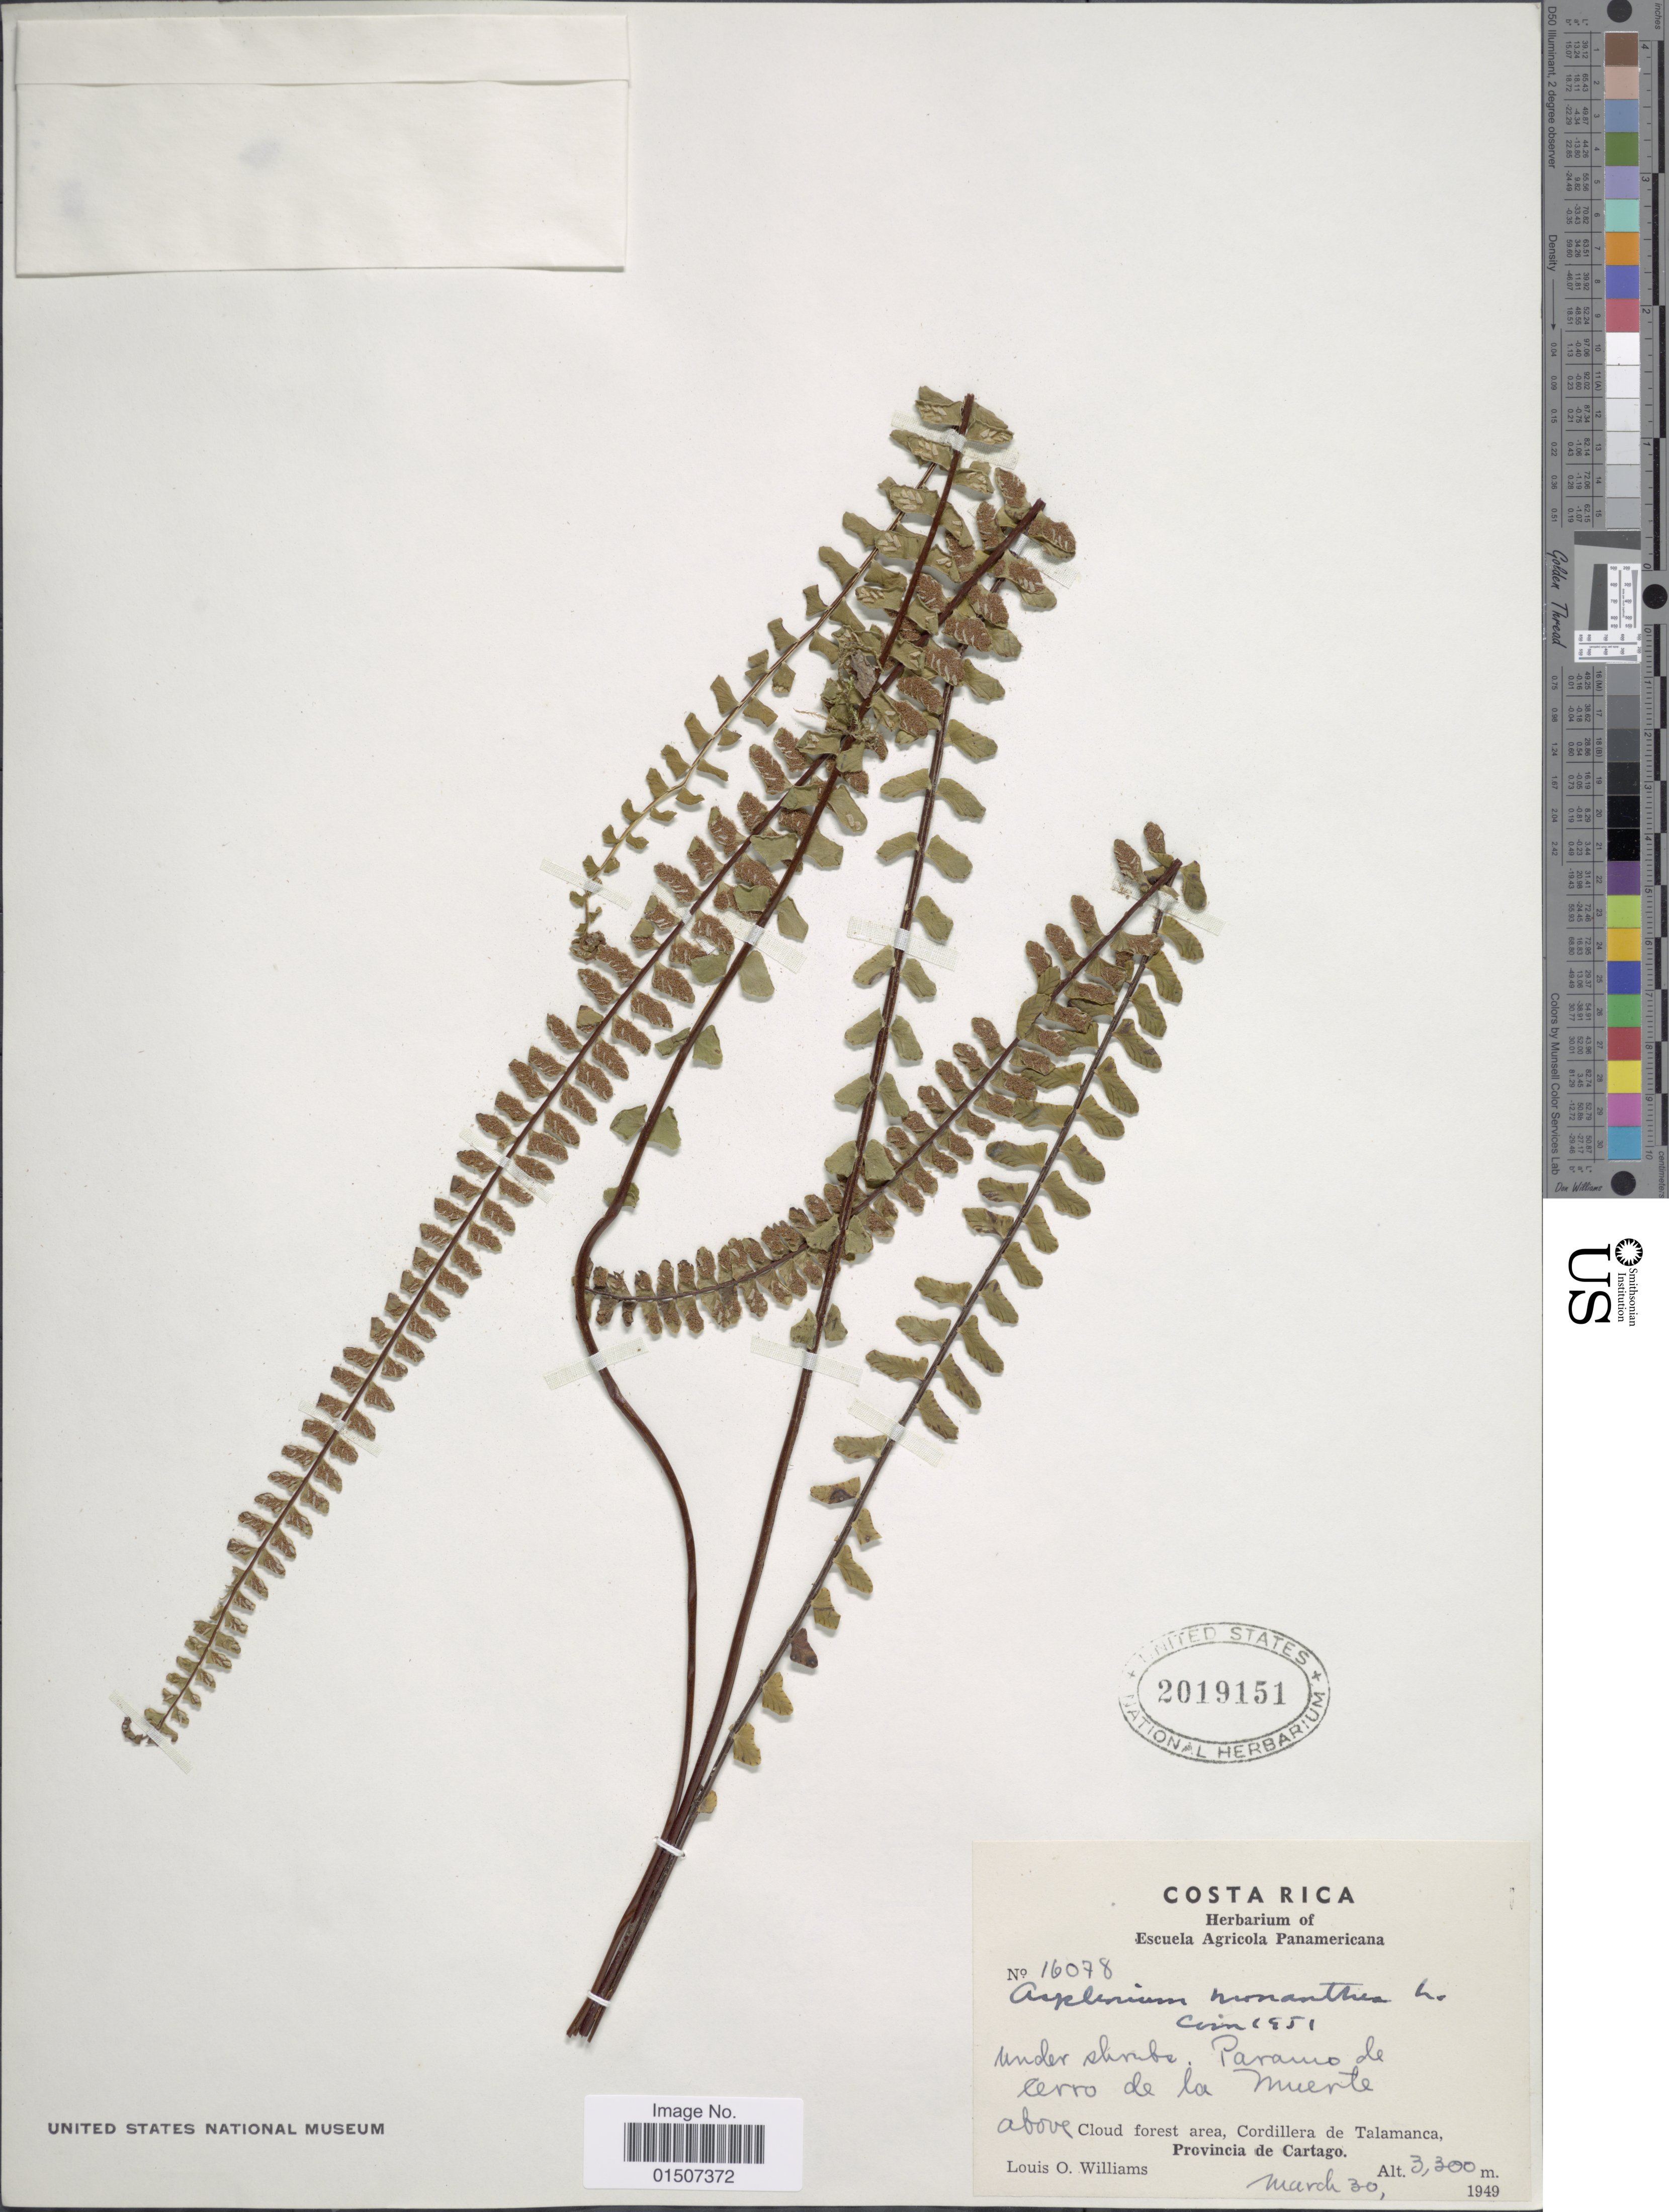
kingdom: Plantae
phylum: Tracheophyta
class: Polypodiopsida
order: Polypodiales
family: Aspleniaceae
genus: Asplenium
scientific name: Asplenium polyphyllum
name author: Bertol.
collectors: L. O. Williams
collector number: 16078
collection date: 1949-03-30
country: Costa Rica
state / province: Cartago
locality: Paramo de Cerro de la Muerte above Cloud forest area, Cordillera de Talamanca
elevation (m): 3300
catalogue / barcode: US 2019151